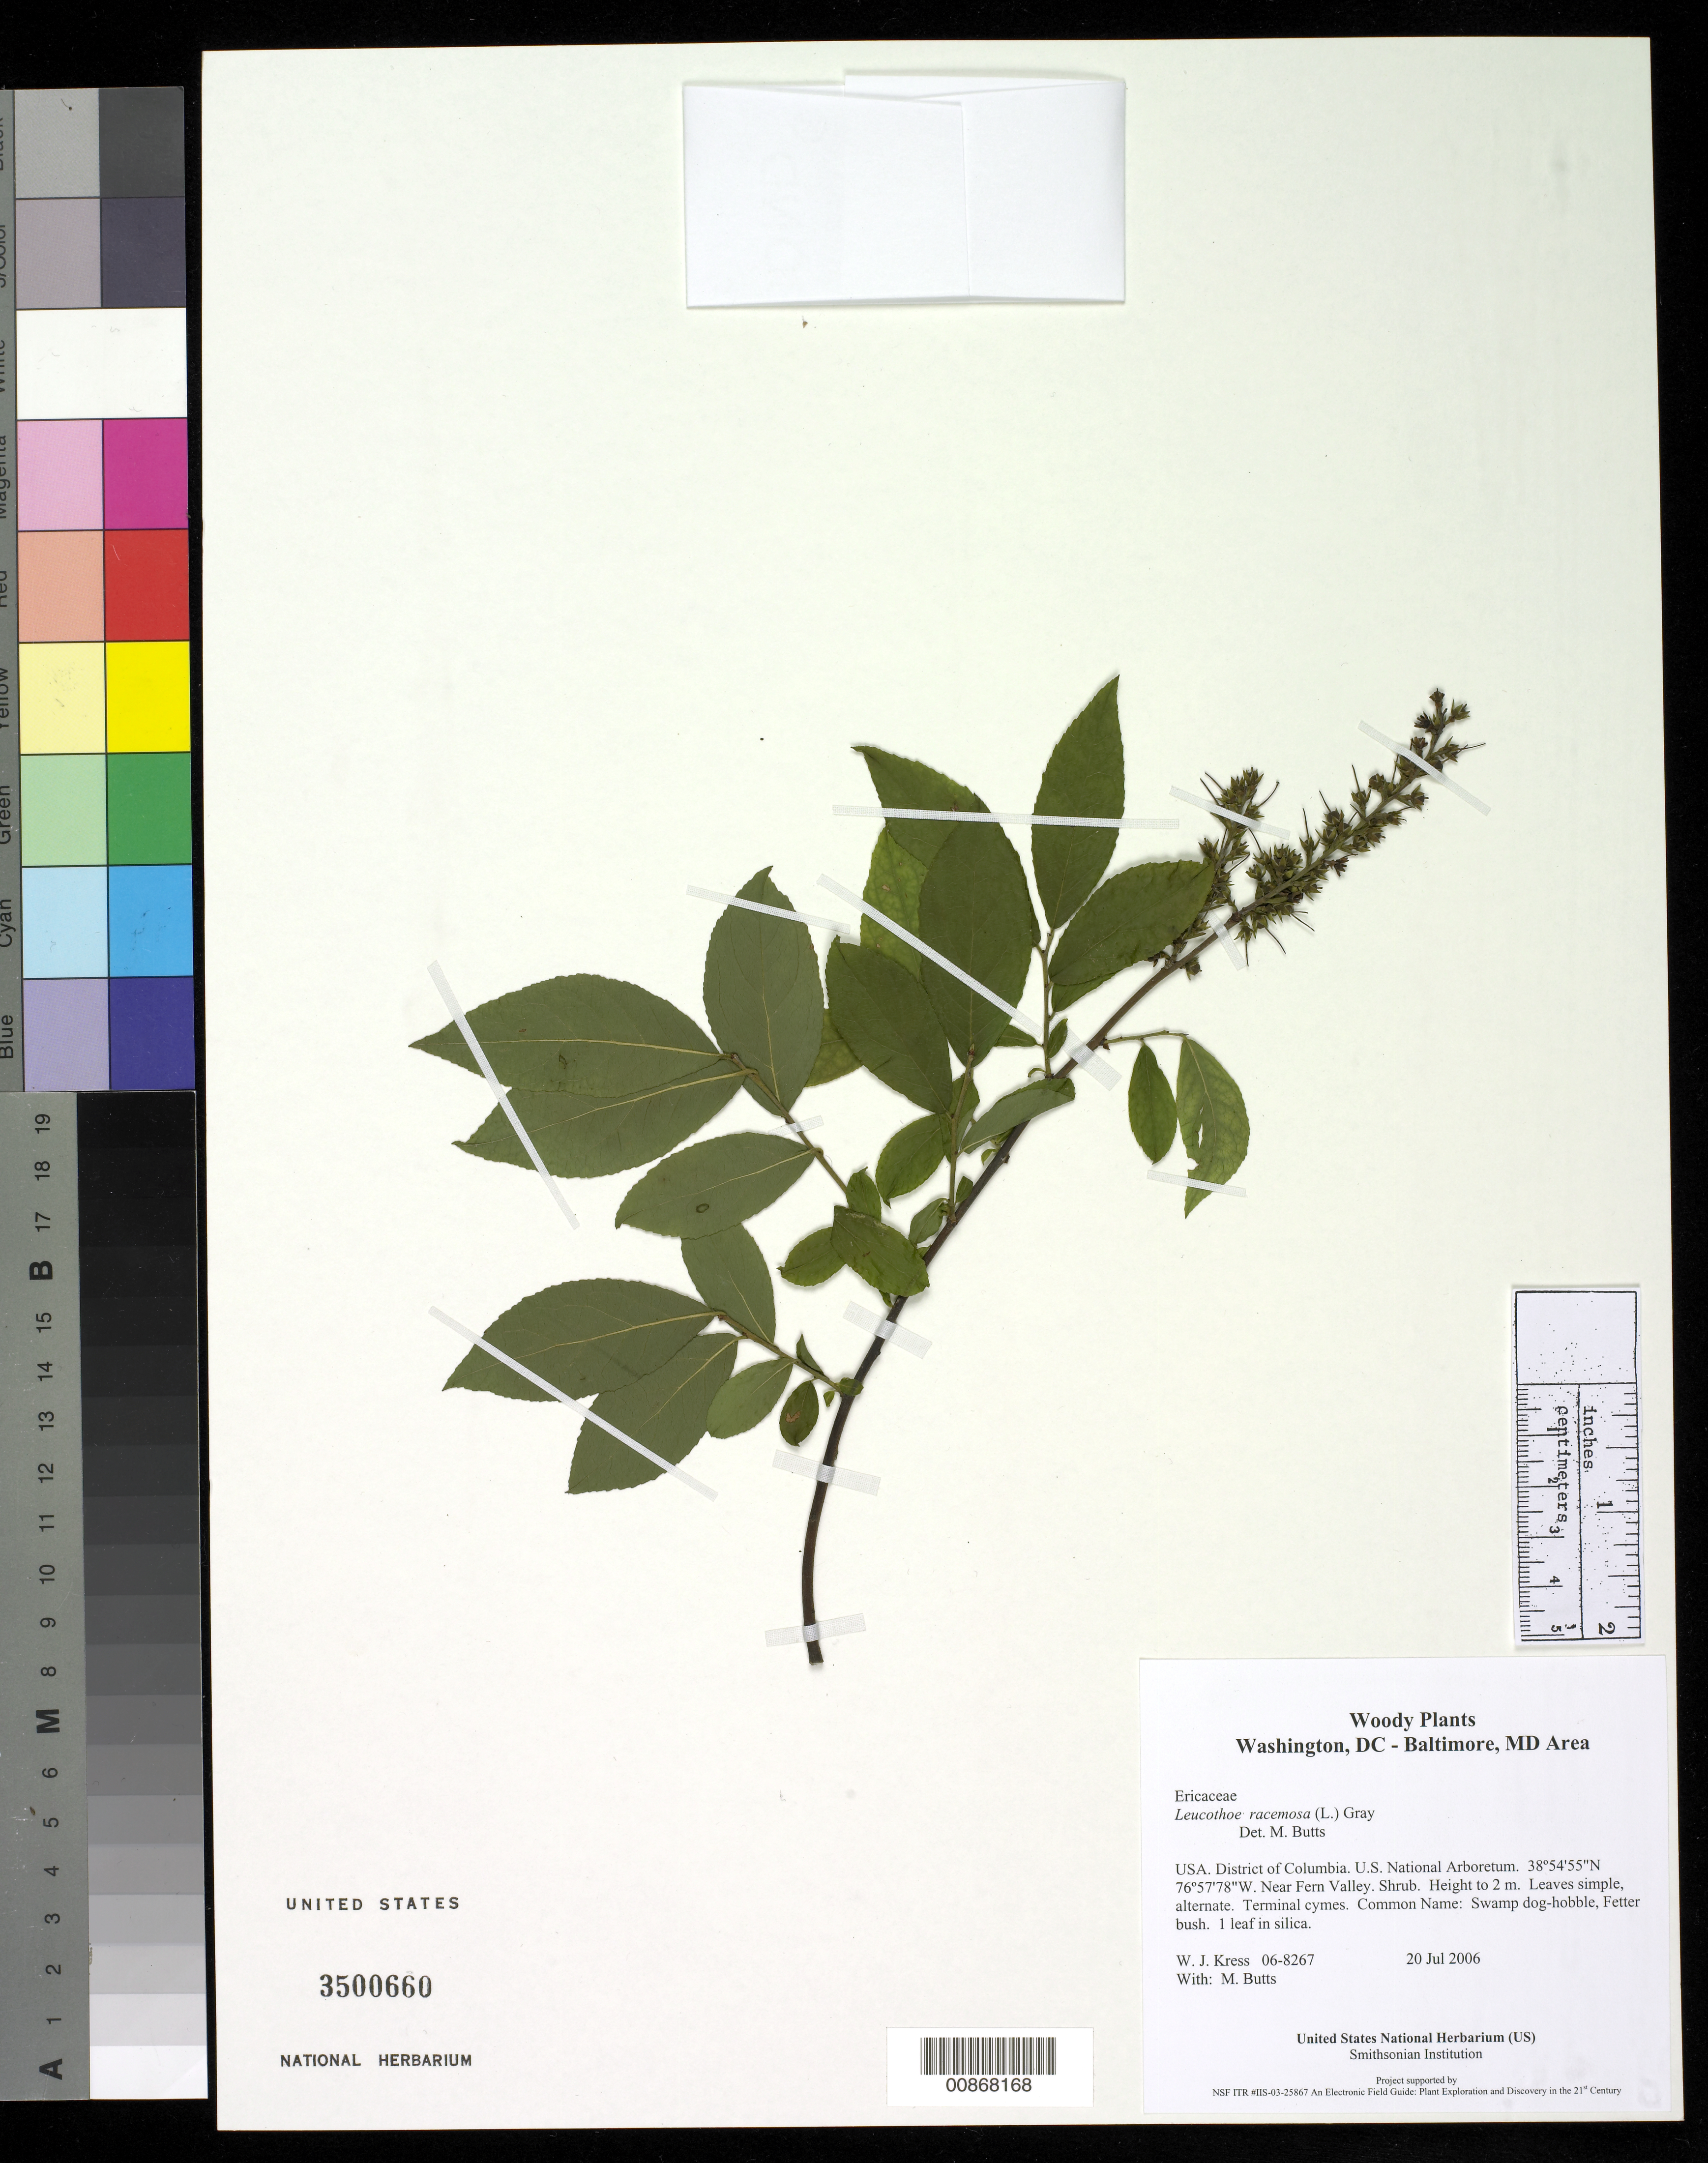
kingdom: Plantae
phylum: Tracheophyta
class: Magnoliopsida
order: Ericales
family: Ericaceae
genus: Leucothoe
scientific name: Leucothoë racemosa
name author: (L.) A. Gray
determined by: Butts, M. B.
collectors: W. J. Kress & M. B. Butts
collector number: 06-8267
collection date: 2006-07-20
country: United States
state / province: District of Columbia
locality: U.S. National Arboretum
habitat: Near Fern Valley.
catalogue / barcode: US 3500660